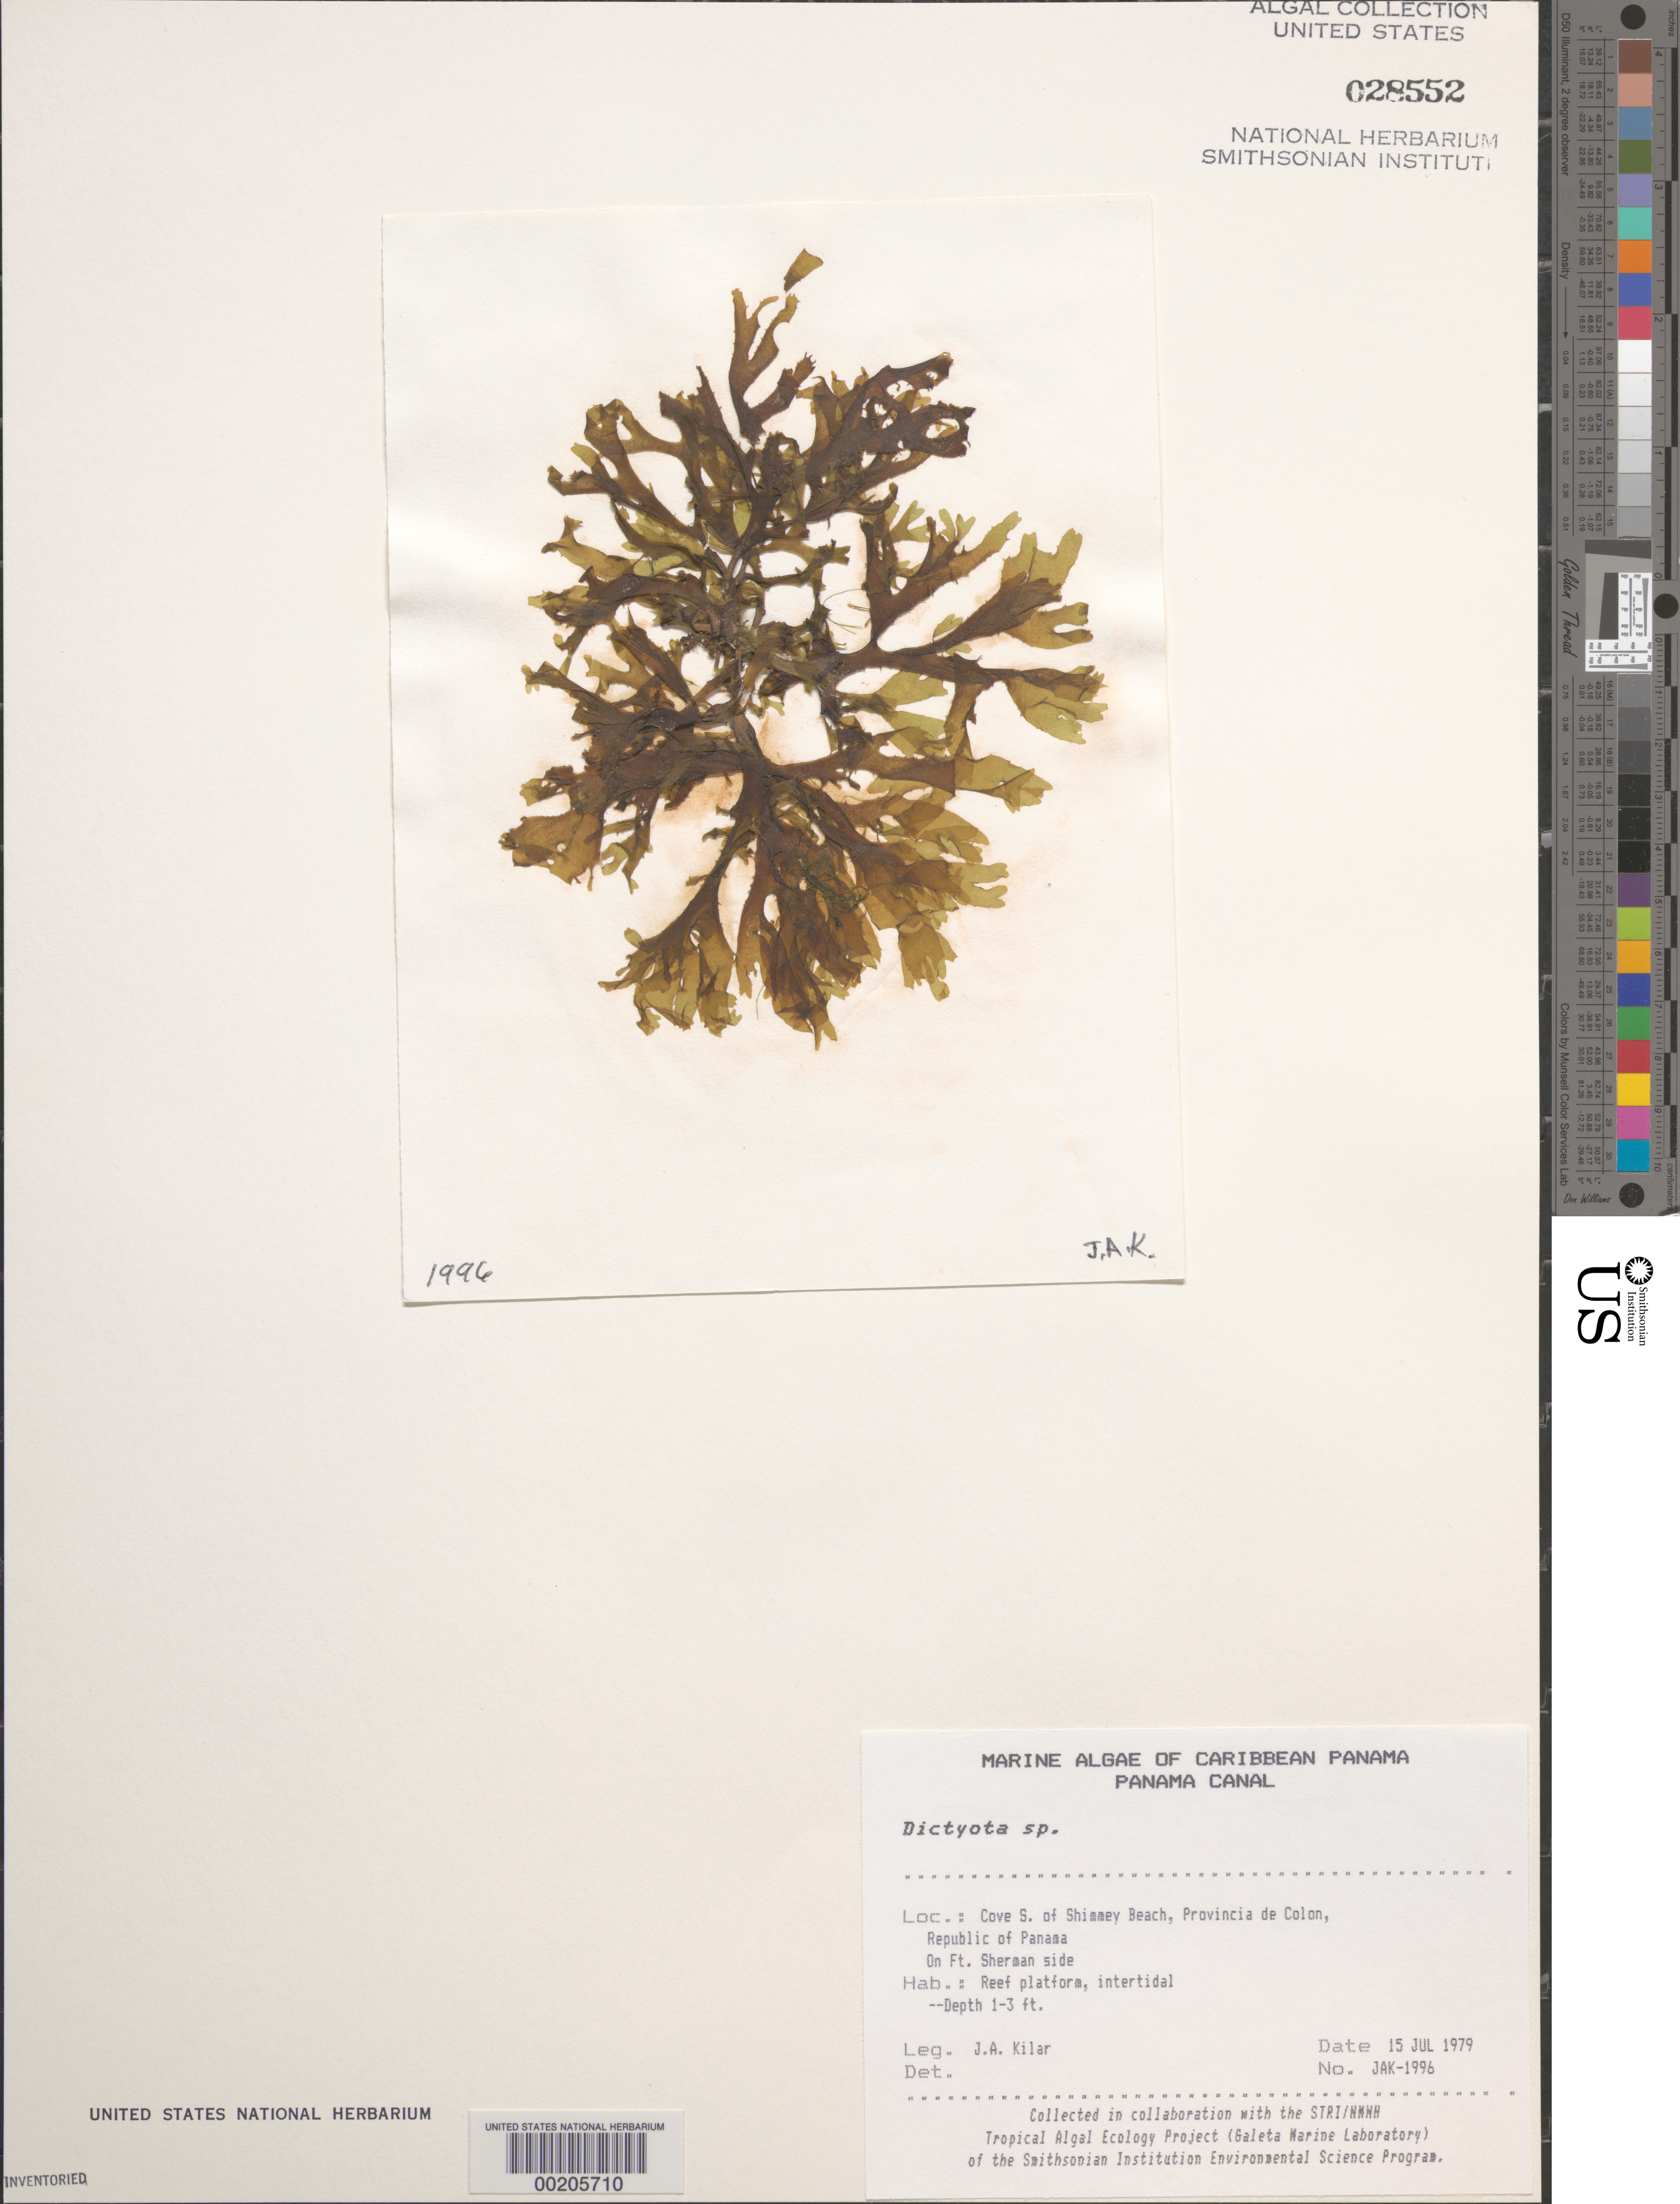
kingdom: Chromista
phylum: Ochrophyta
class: Phaeophyceae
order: Dictyotales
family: Dictyotaceae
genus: Dictyota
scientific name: Dictyota sp.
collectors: J. A. Kilar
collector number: JAK-1996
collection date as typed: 15 Jul 1979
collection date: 1979-07-15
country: Panama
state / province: Colón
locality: Cove south of Shimmey Beach, Fort Sherman side, Panama Canal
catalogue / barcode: US 28552